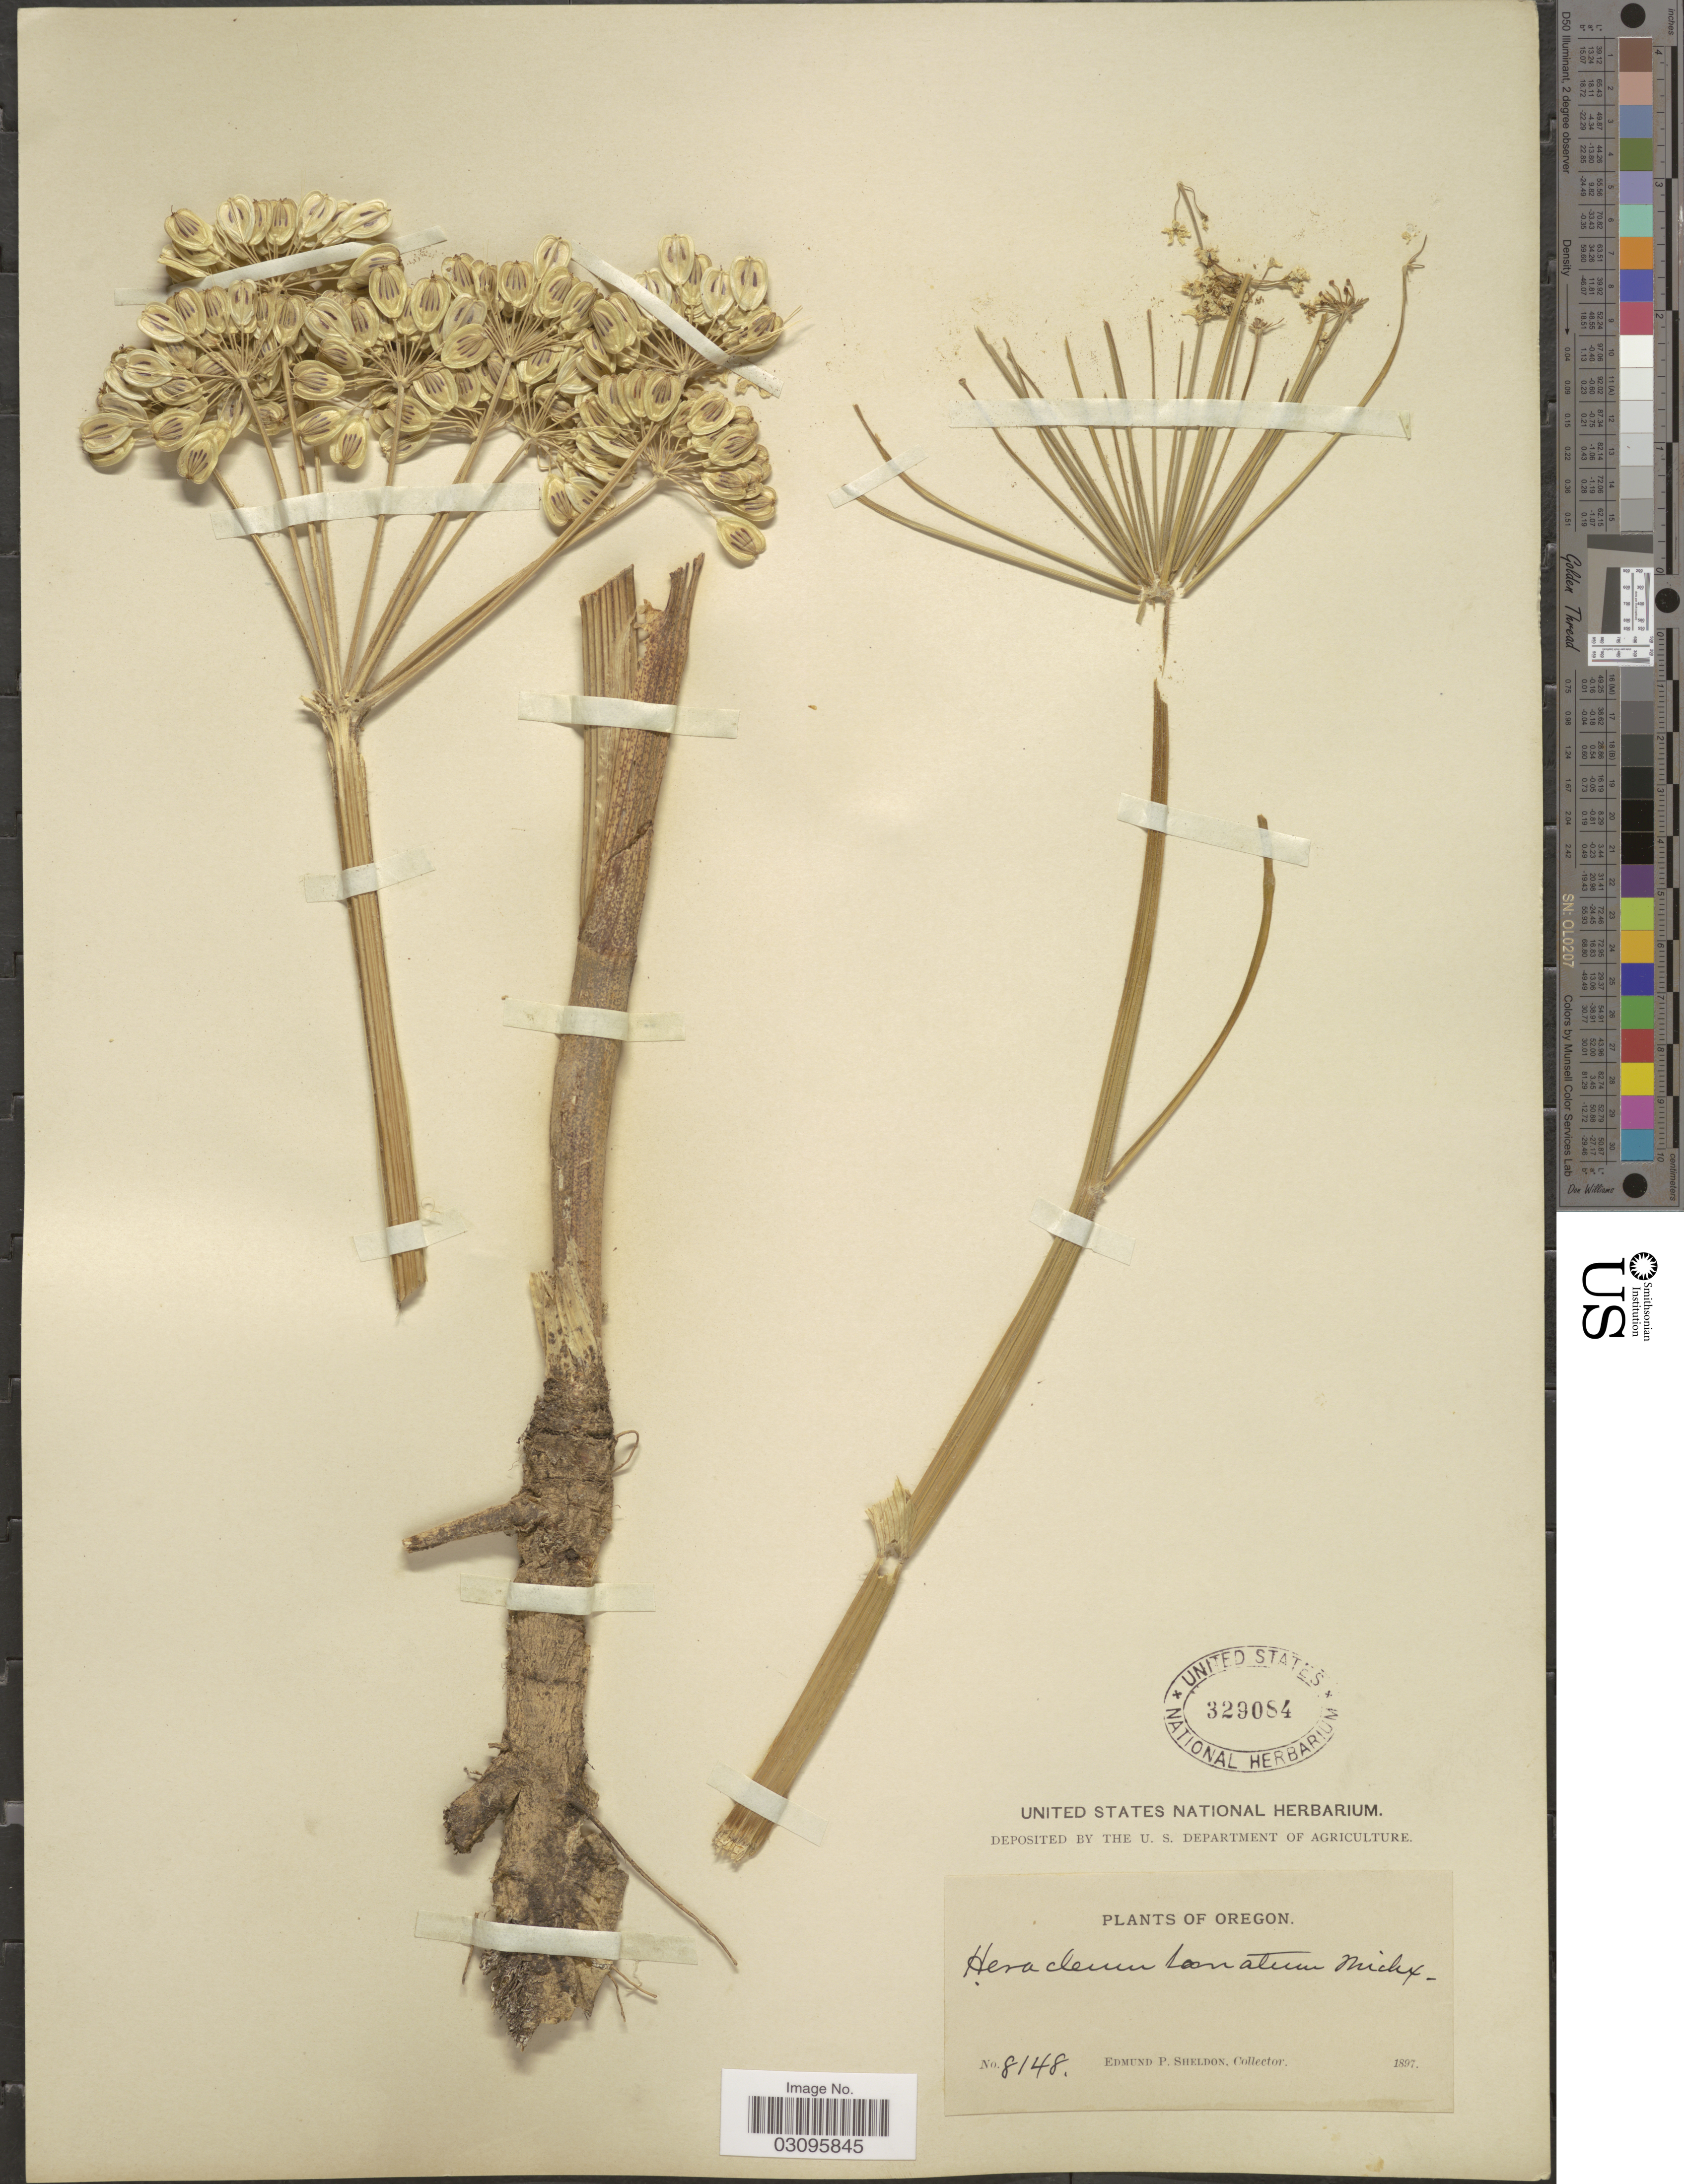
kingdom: Plantae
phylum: Tracheophyta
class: Magnoliopsida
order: Apiales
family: Apiaceae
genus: Heracleum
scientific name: Heracleum lanatum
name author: Michx.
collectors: E. P. Sheldon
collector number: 8148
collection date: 1897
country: United States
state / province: Oregon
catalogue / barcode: US 329084